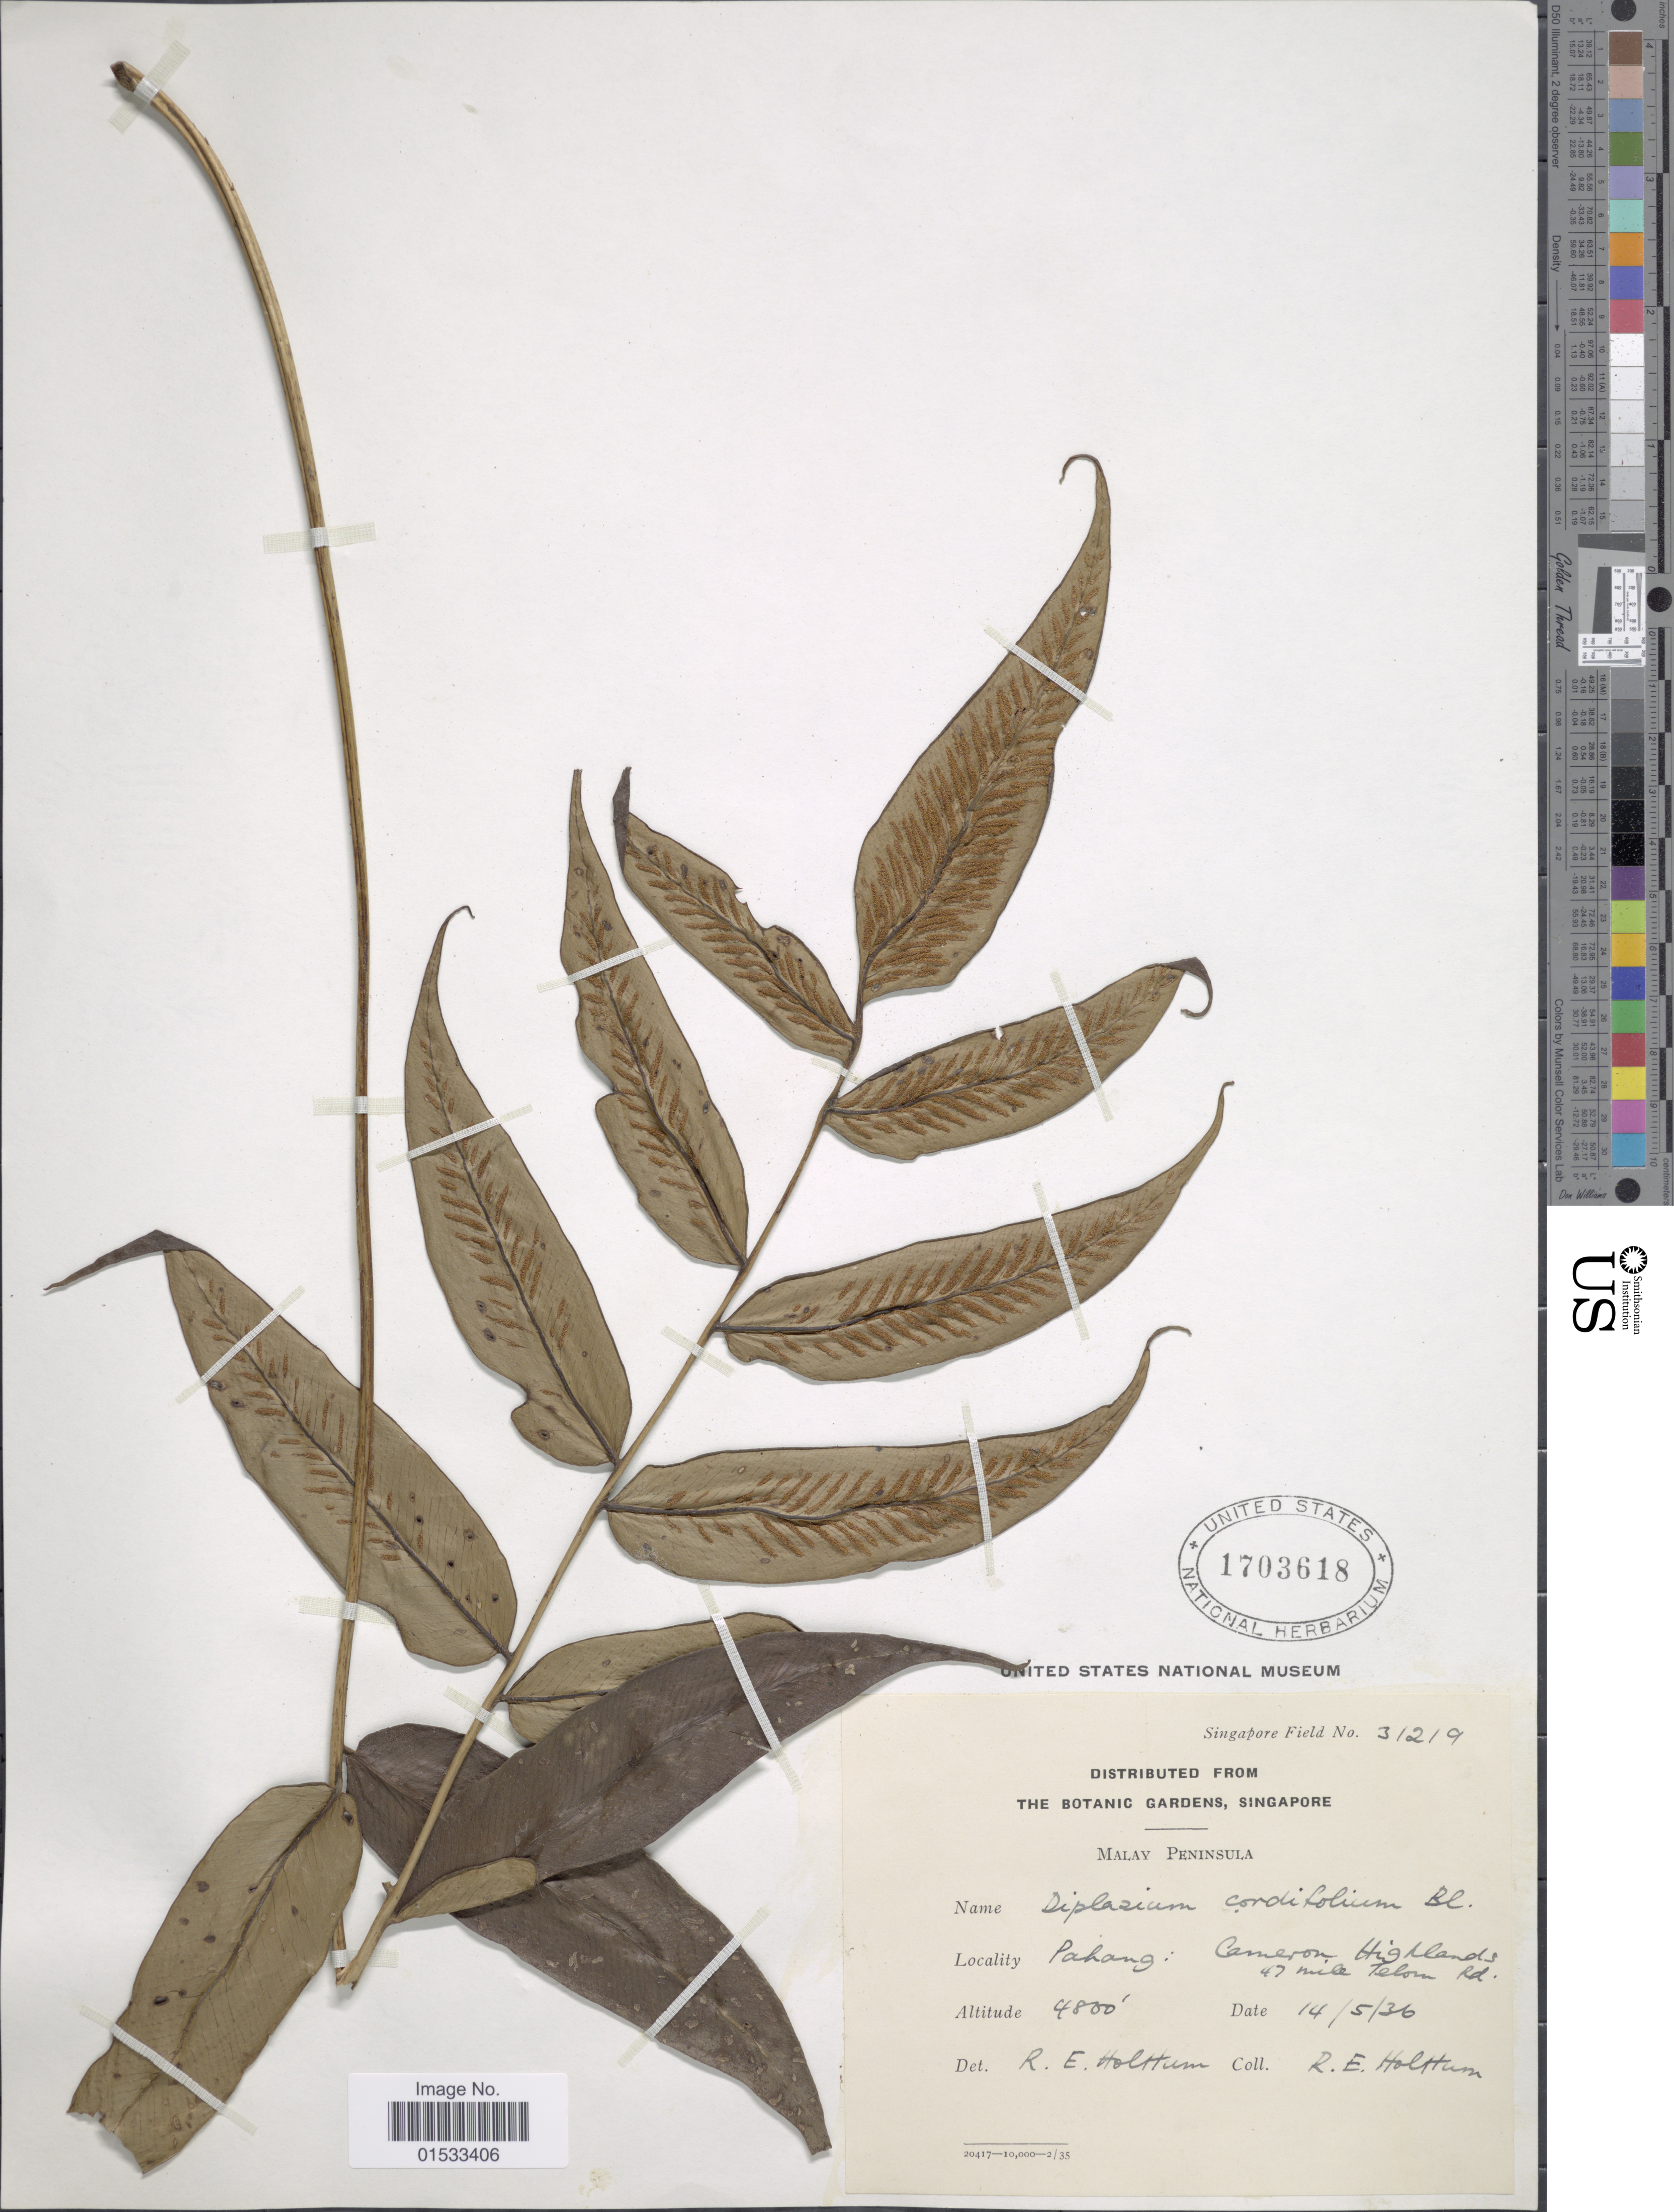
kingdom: Plantae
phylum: Tracheophyta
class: Polypodiopsida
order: Polypodiales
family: Athyriaceae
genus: Diplazium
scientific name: Diplazium cordifolium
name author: Blume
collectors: R. Holhum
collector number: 31219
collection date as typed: Transcribed d/m/y: 14/5/36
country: Malaysia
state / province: Pahang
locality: Malay Peninsula, Cameron Highlands, 47 mileTelon Rd [interpreted]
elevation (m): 1463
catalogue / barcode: US 1703618